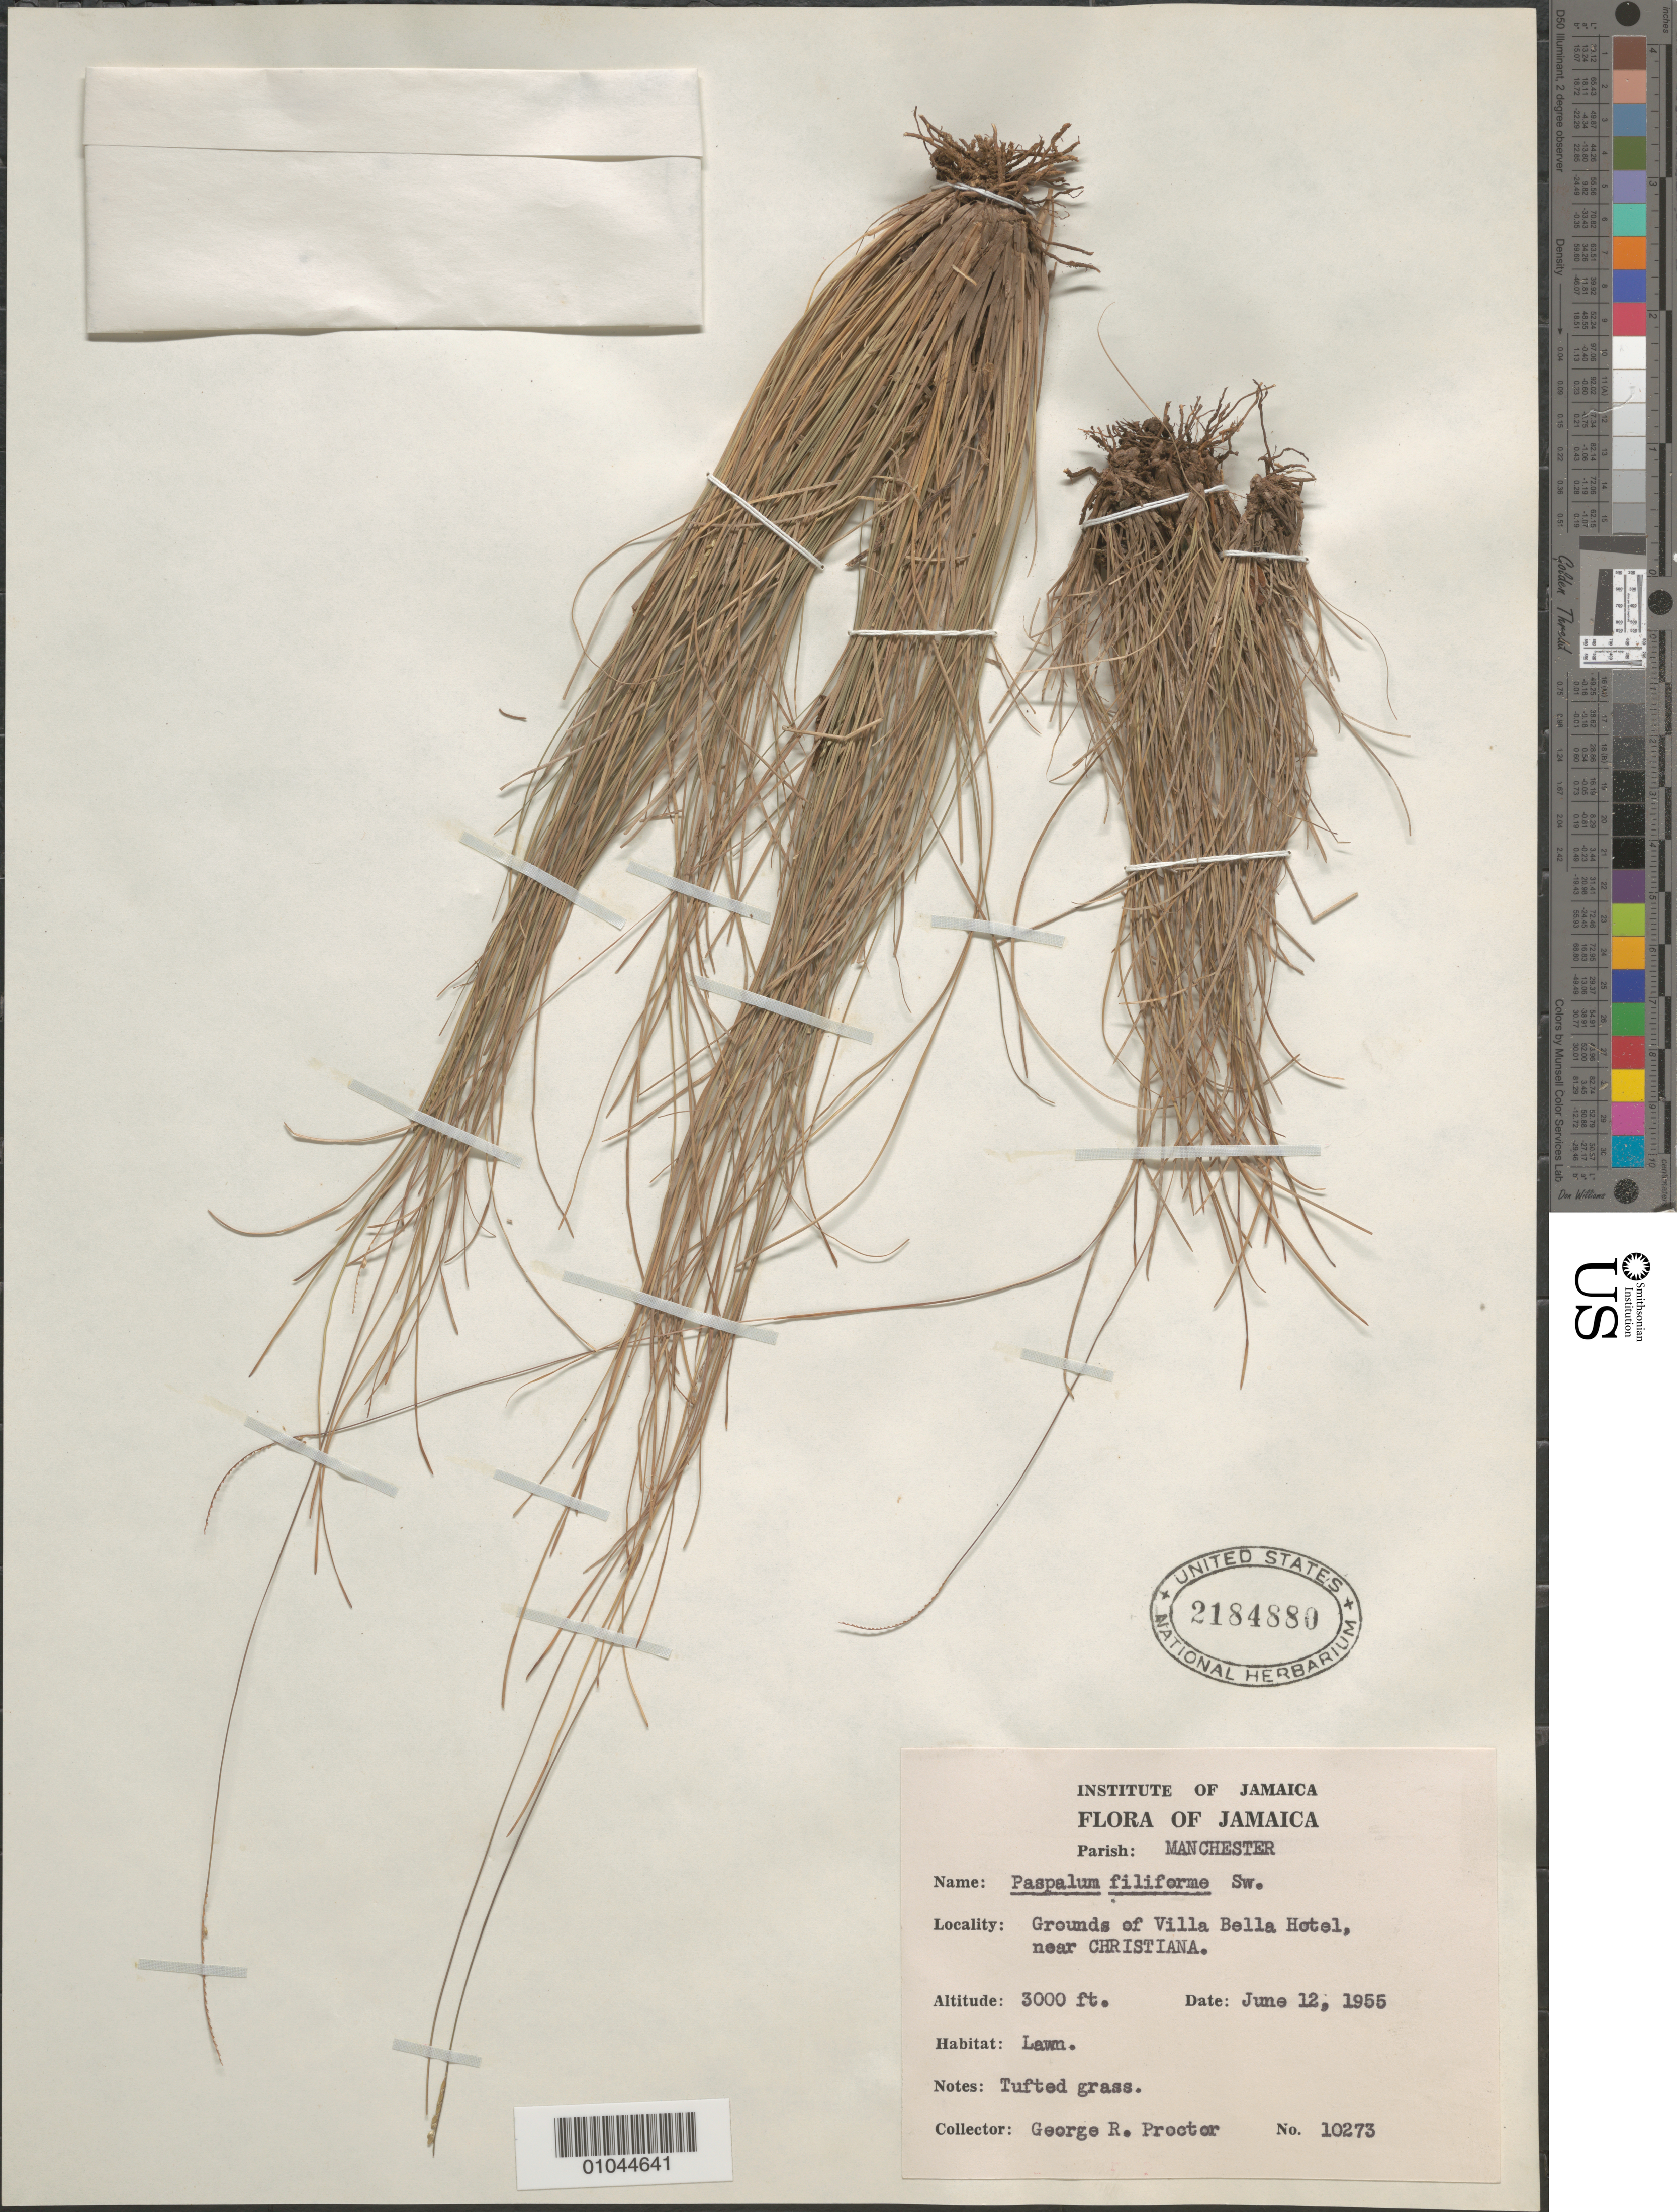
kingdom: Plantae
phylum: Tracheophyta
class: Liliopsida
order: Poales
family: Poaceae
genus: Paspalum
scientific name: Paspalum fimbriatum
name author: Kunth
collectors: G. R. Proctor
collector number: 10273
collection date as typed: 12 Jun 1955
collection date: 1955-06-12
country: Jamaica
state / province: Manchester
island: Jamaica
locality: Grounds of Villa Bella Hotel, near Christiana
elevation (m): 914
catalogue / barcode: US 2184880